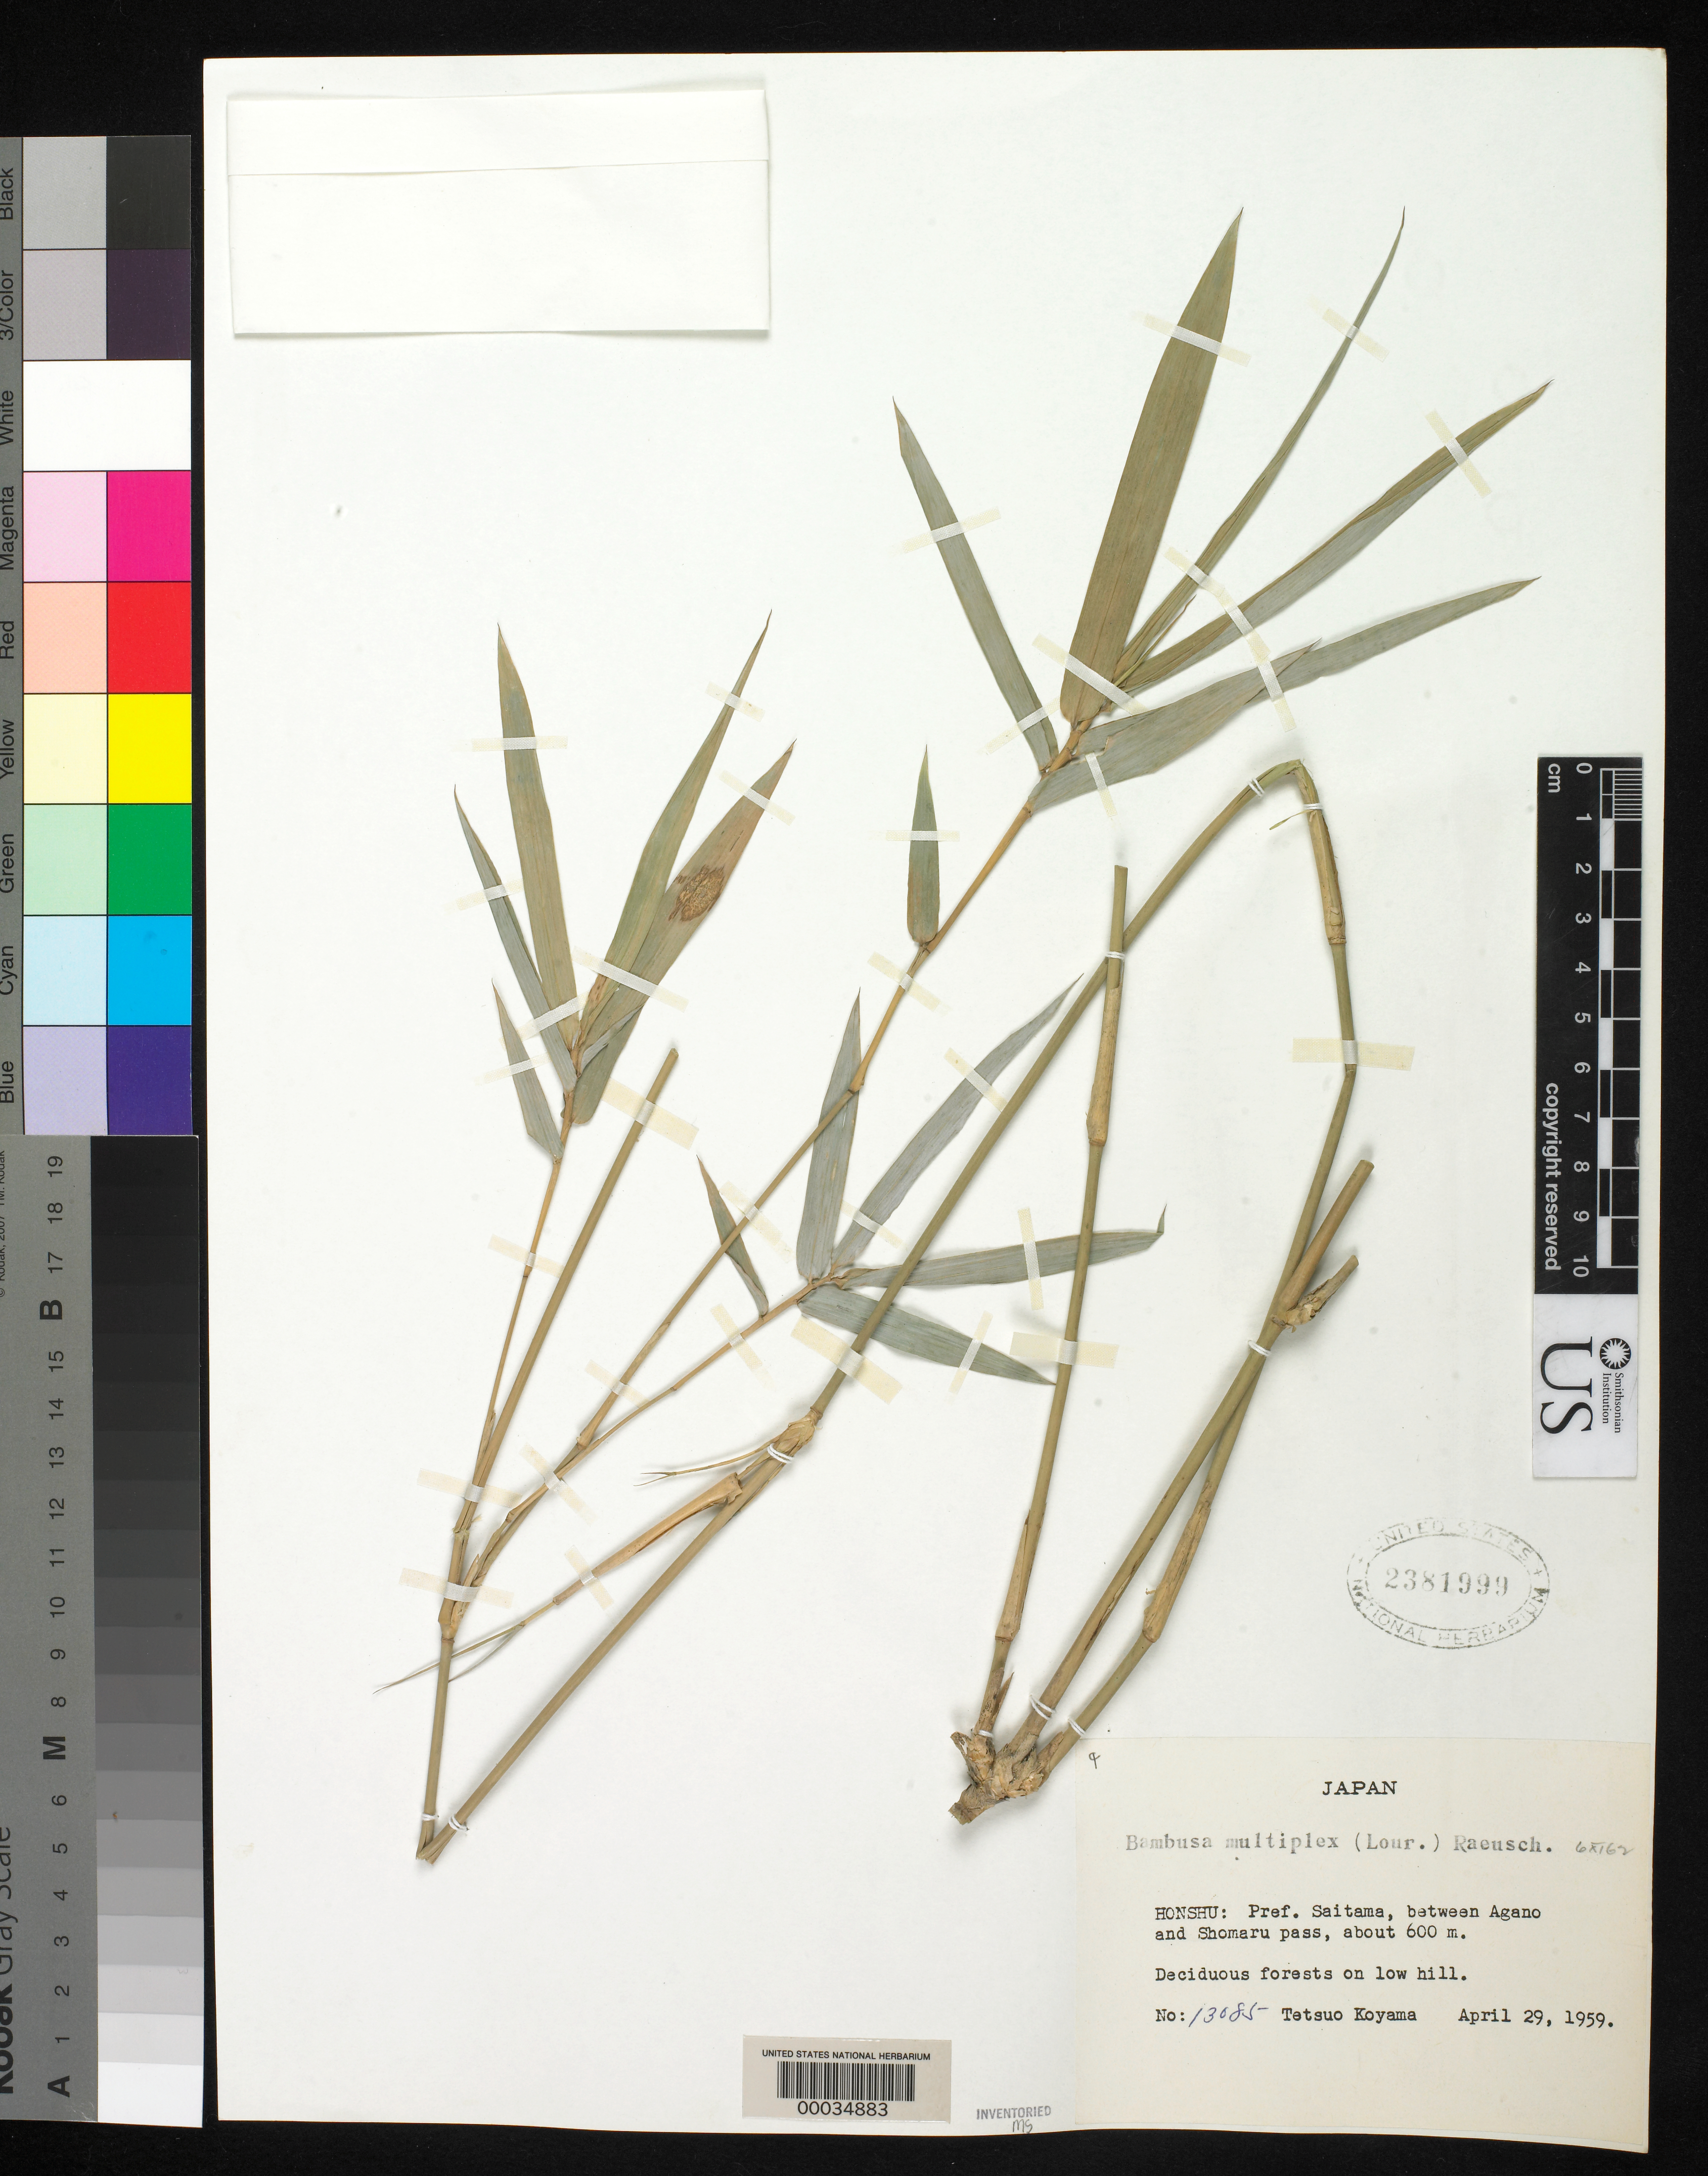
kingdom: Plantae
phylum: Tracheophyta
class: Liliopsida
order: Poales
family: Poaceae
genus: Bambusa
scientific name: Bambusa glaucescens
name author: (Willd.) Merr.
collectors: T. Koyama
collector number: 13085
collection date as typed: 29 Apr 1959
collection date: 1959-04-29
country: Japan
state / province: Saitama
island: Honshu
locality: Agano, shomaru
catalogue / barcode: US 2381999